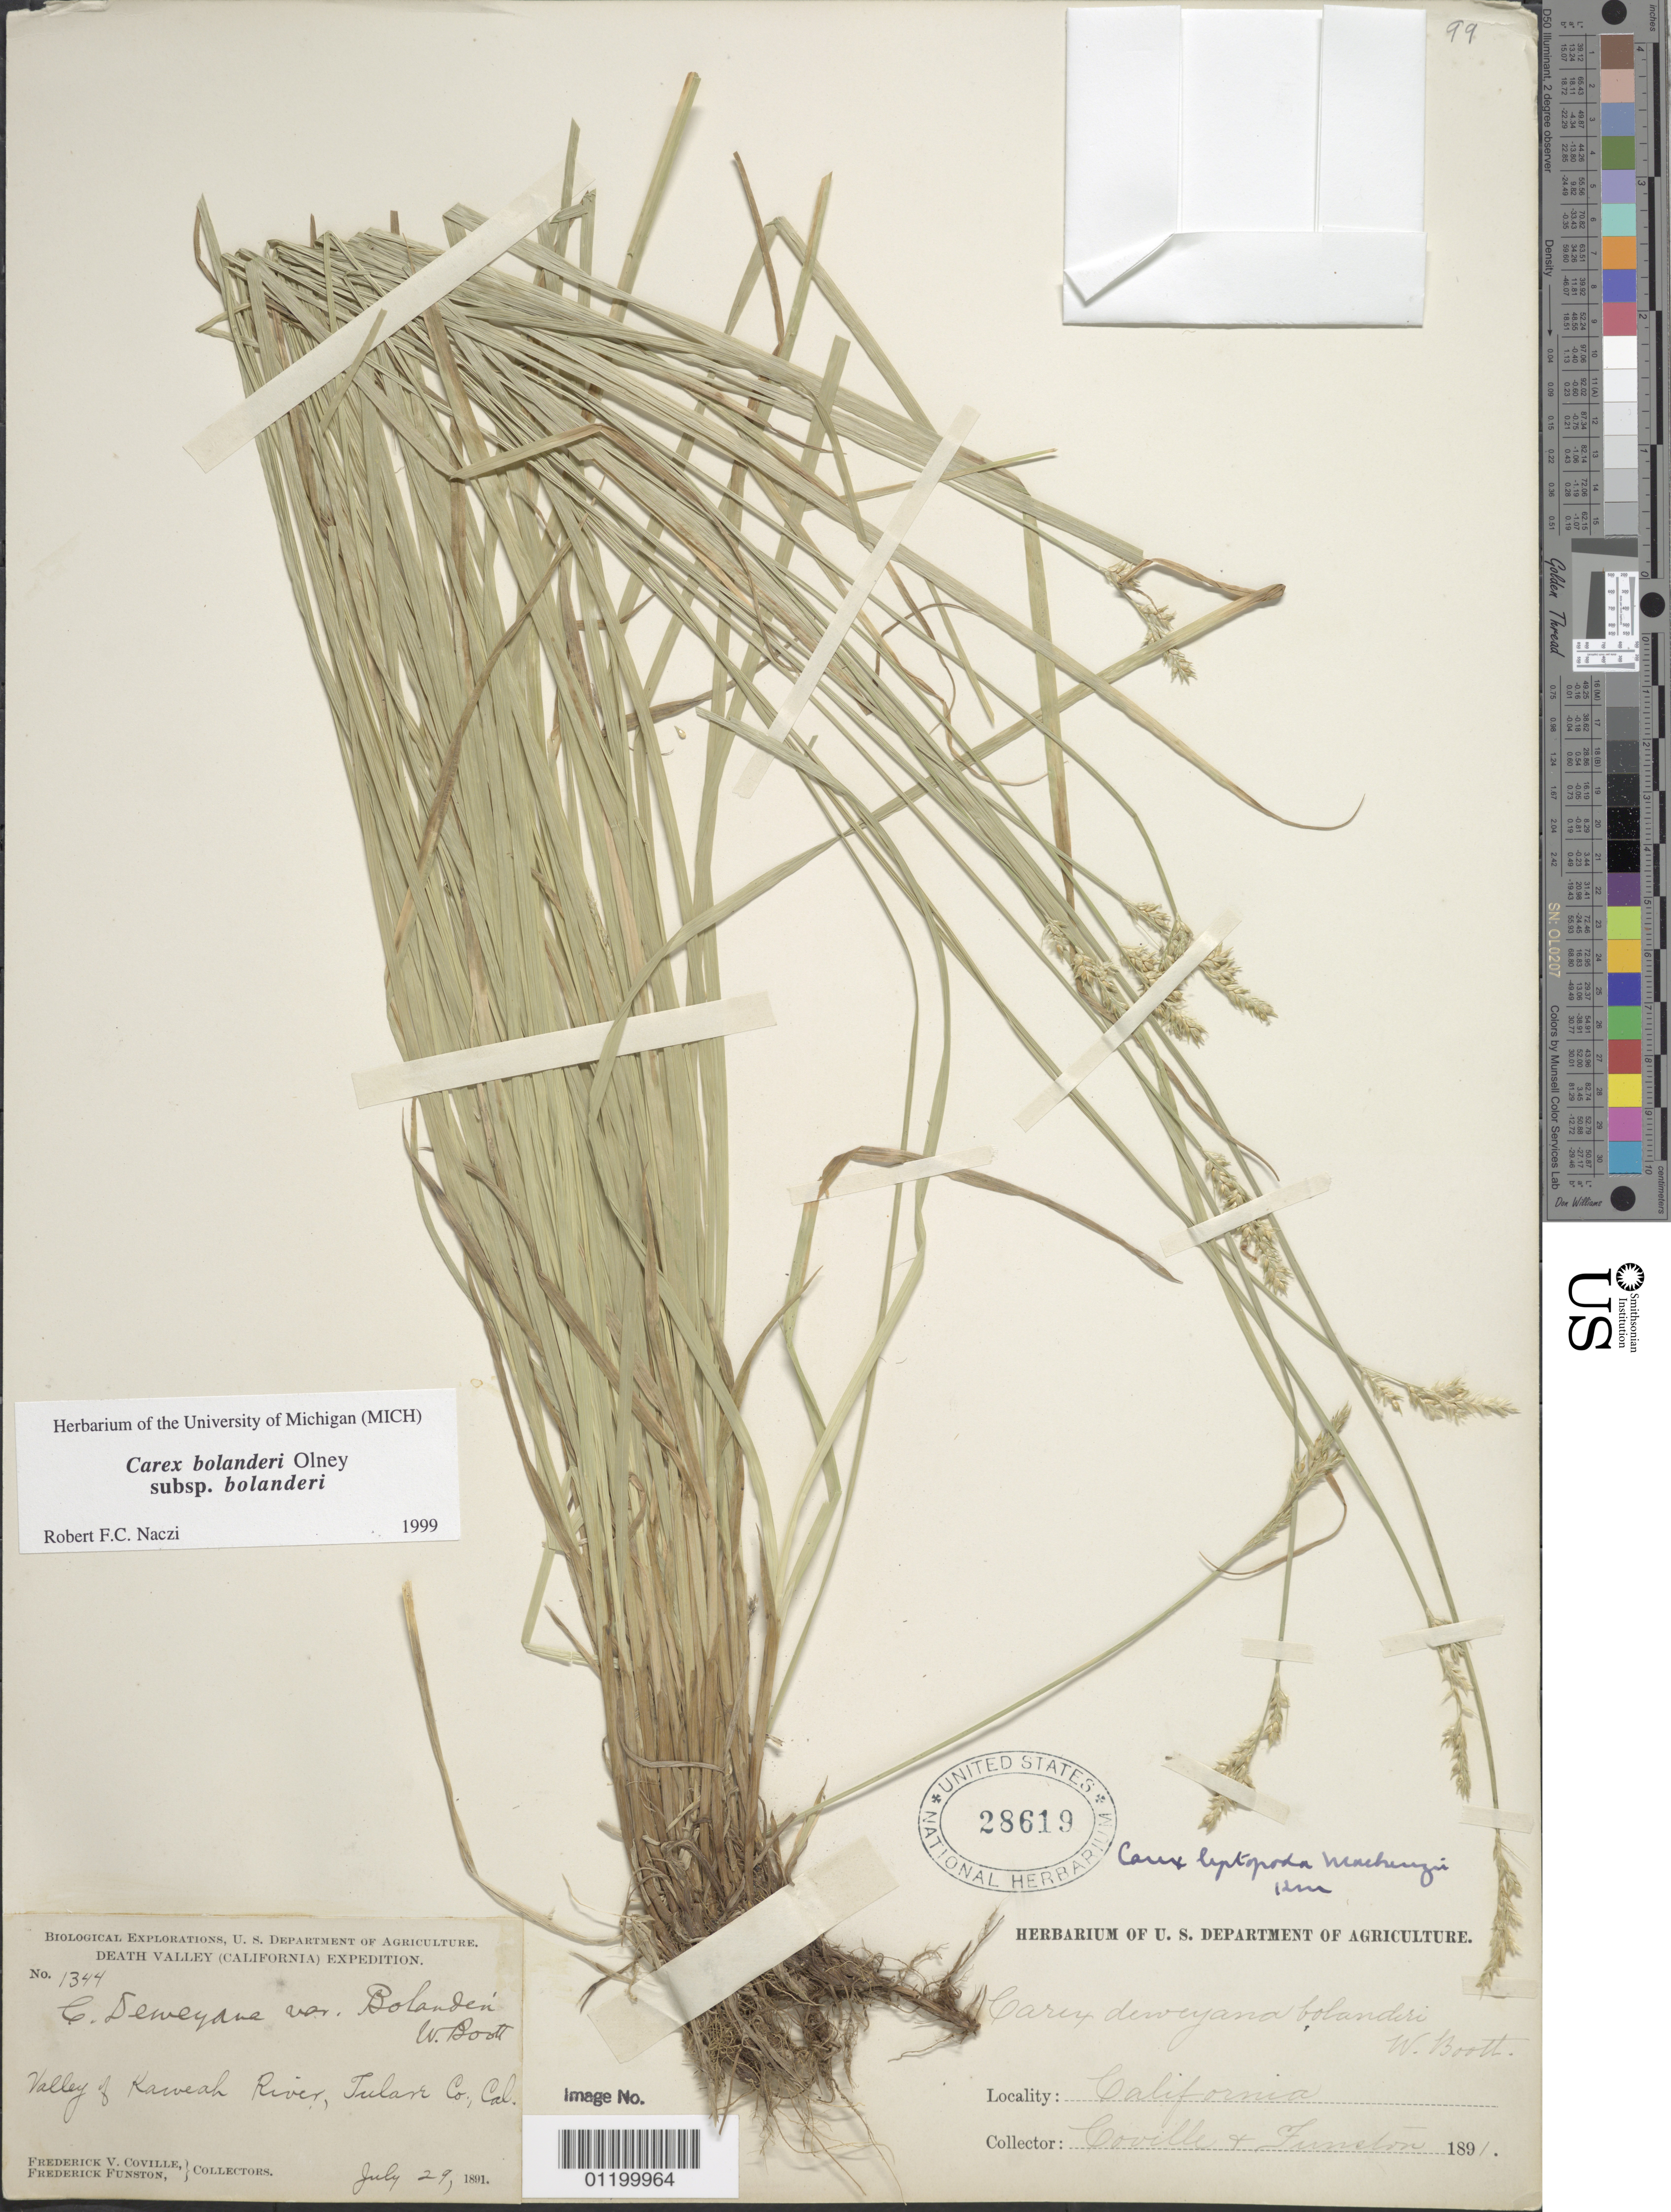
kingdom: Plantae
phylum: Tracheophyta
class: Liliopsida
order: Poales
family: Cyperaceae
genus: Carex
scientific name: Carex bolanderi subsp. bolanderi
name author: Olney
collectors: F. V. Coville, F. Funston & F. Funston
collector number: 1344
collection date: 1891-07-29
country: United States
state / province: California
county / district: Tulare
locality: Kaweah River Valley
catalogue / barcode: US 28619